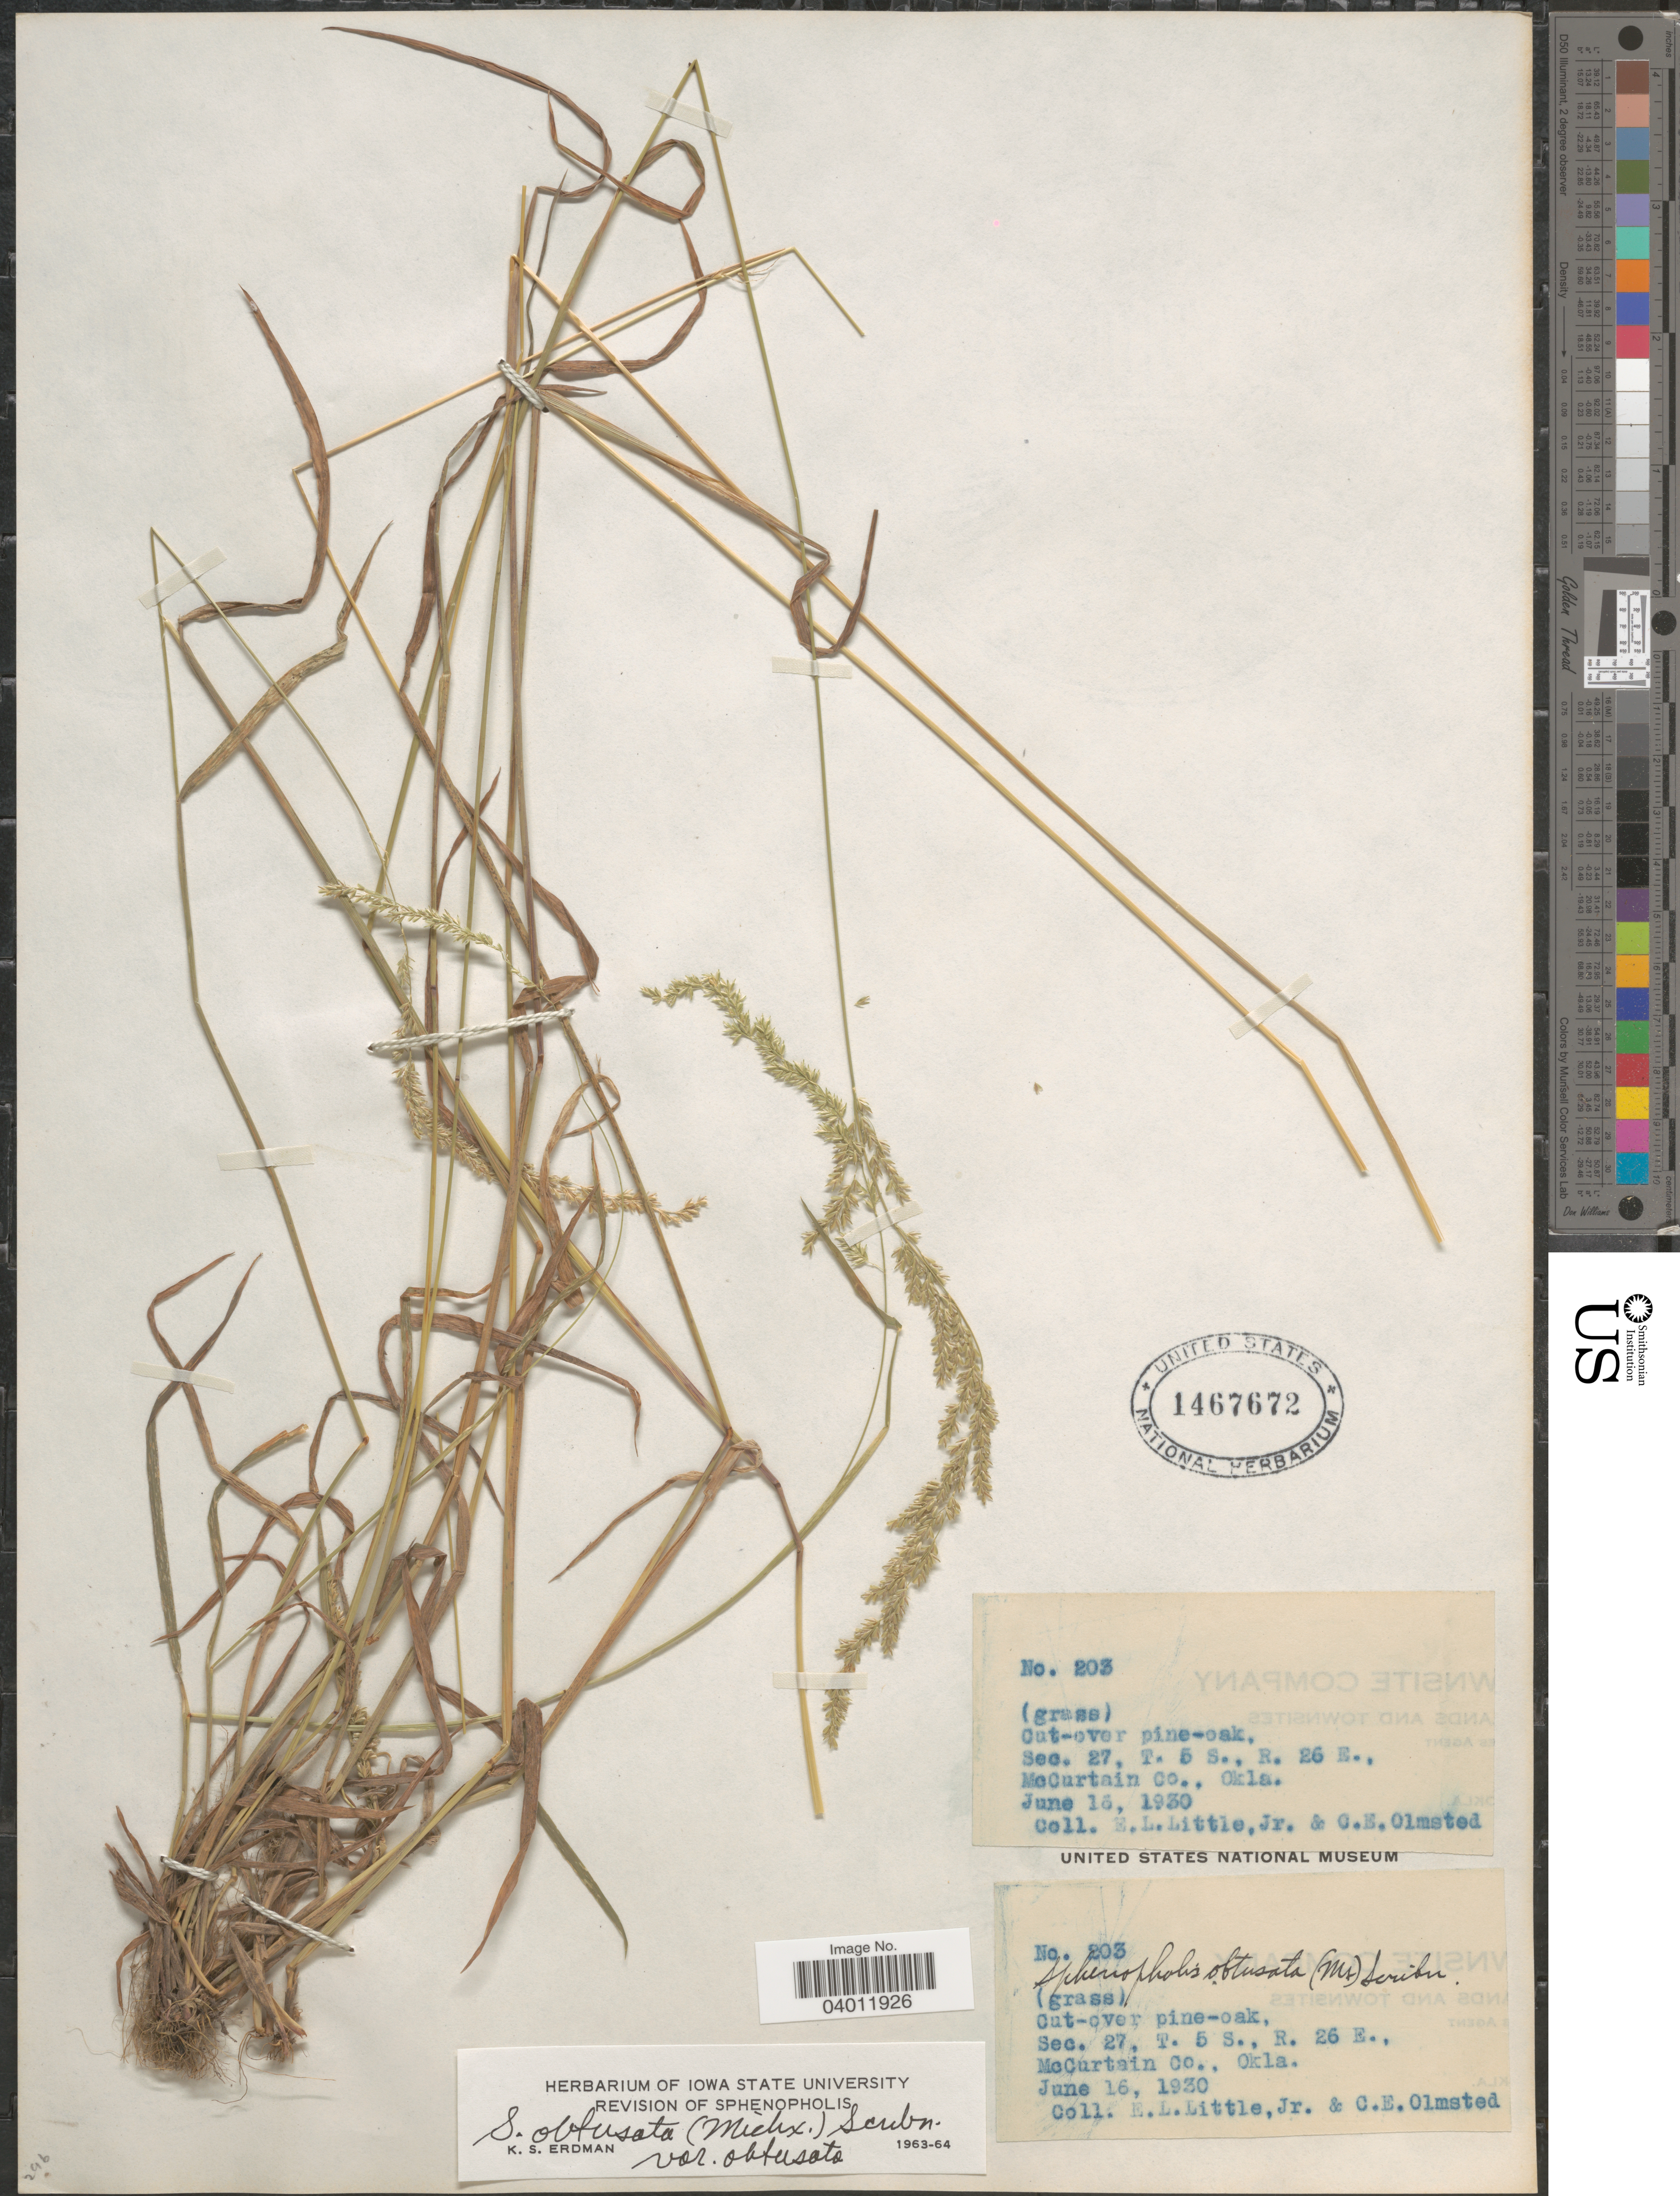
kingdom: Plantae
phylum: Tracheophyta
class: Liliopsida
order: Poales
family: Poaceae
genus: Sphenopholis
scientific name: Sphenopholis obtusata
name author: (Michx.) Scribn.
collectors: E. L. Little & C. Olmsted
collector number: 203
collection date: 1930-06-16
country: United States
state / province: Oklahoma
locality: Sec. 27, T. 5 S., R. 26 E., McCurtain Co.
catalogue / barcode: US 1467672